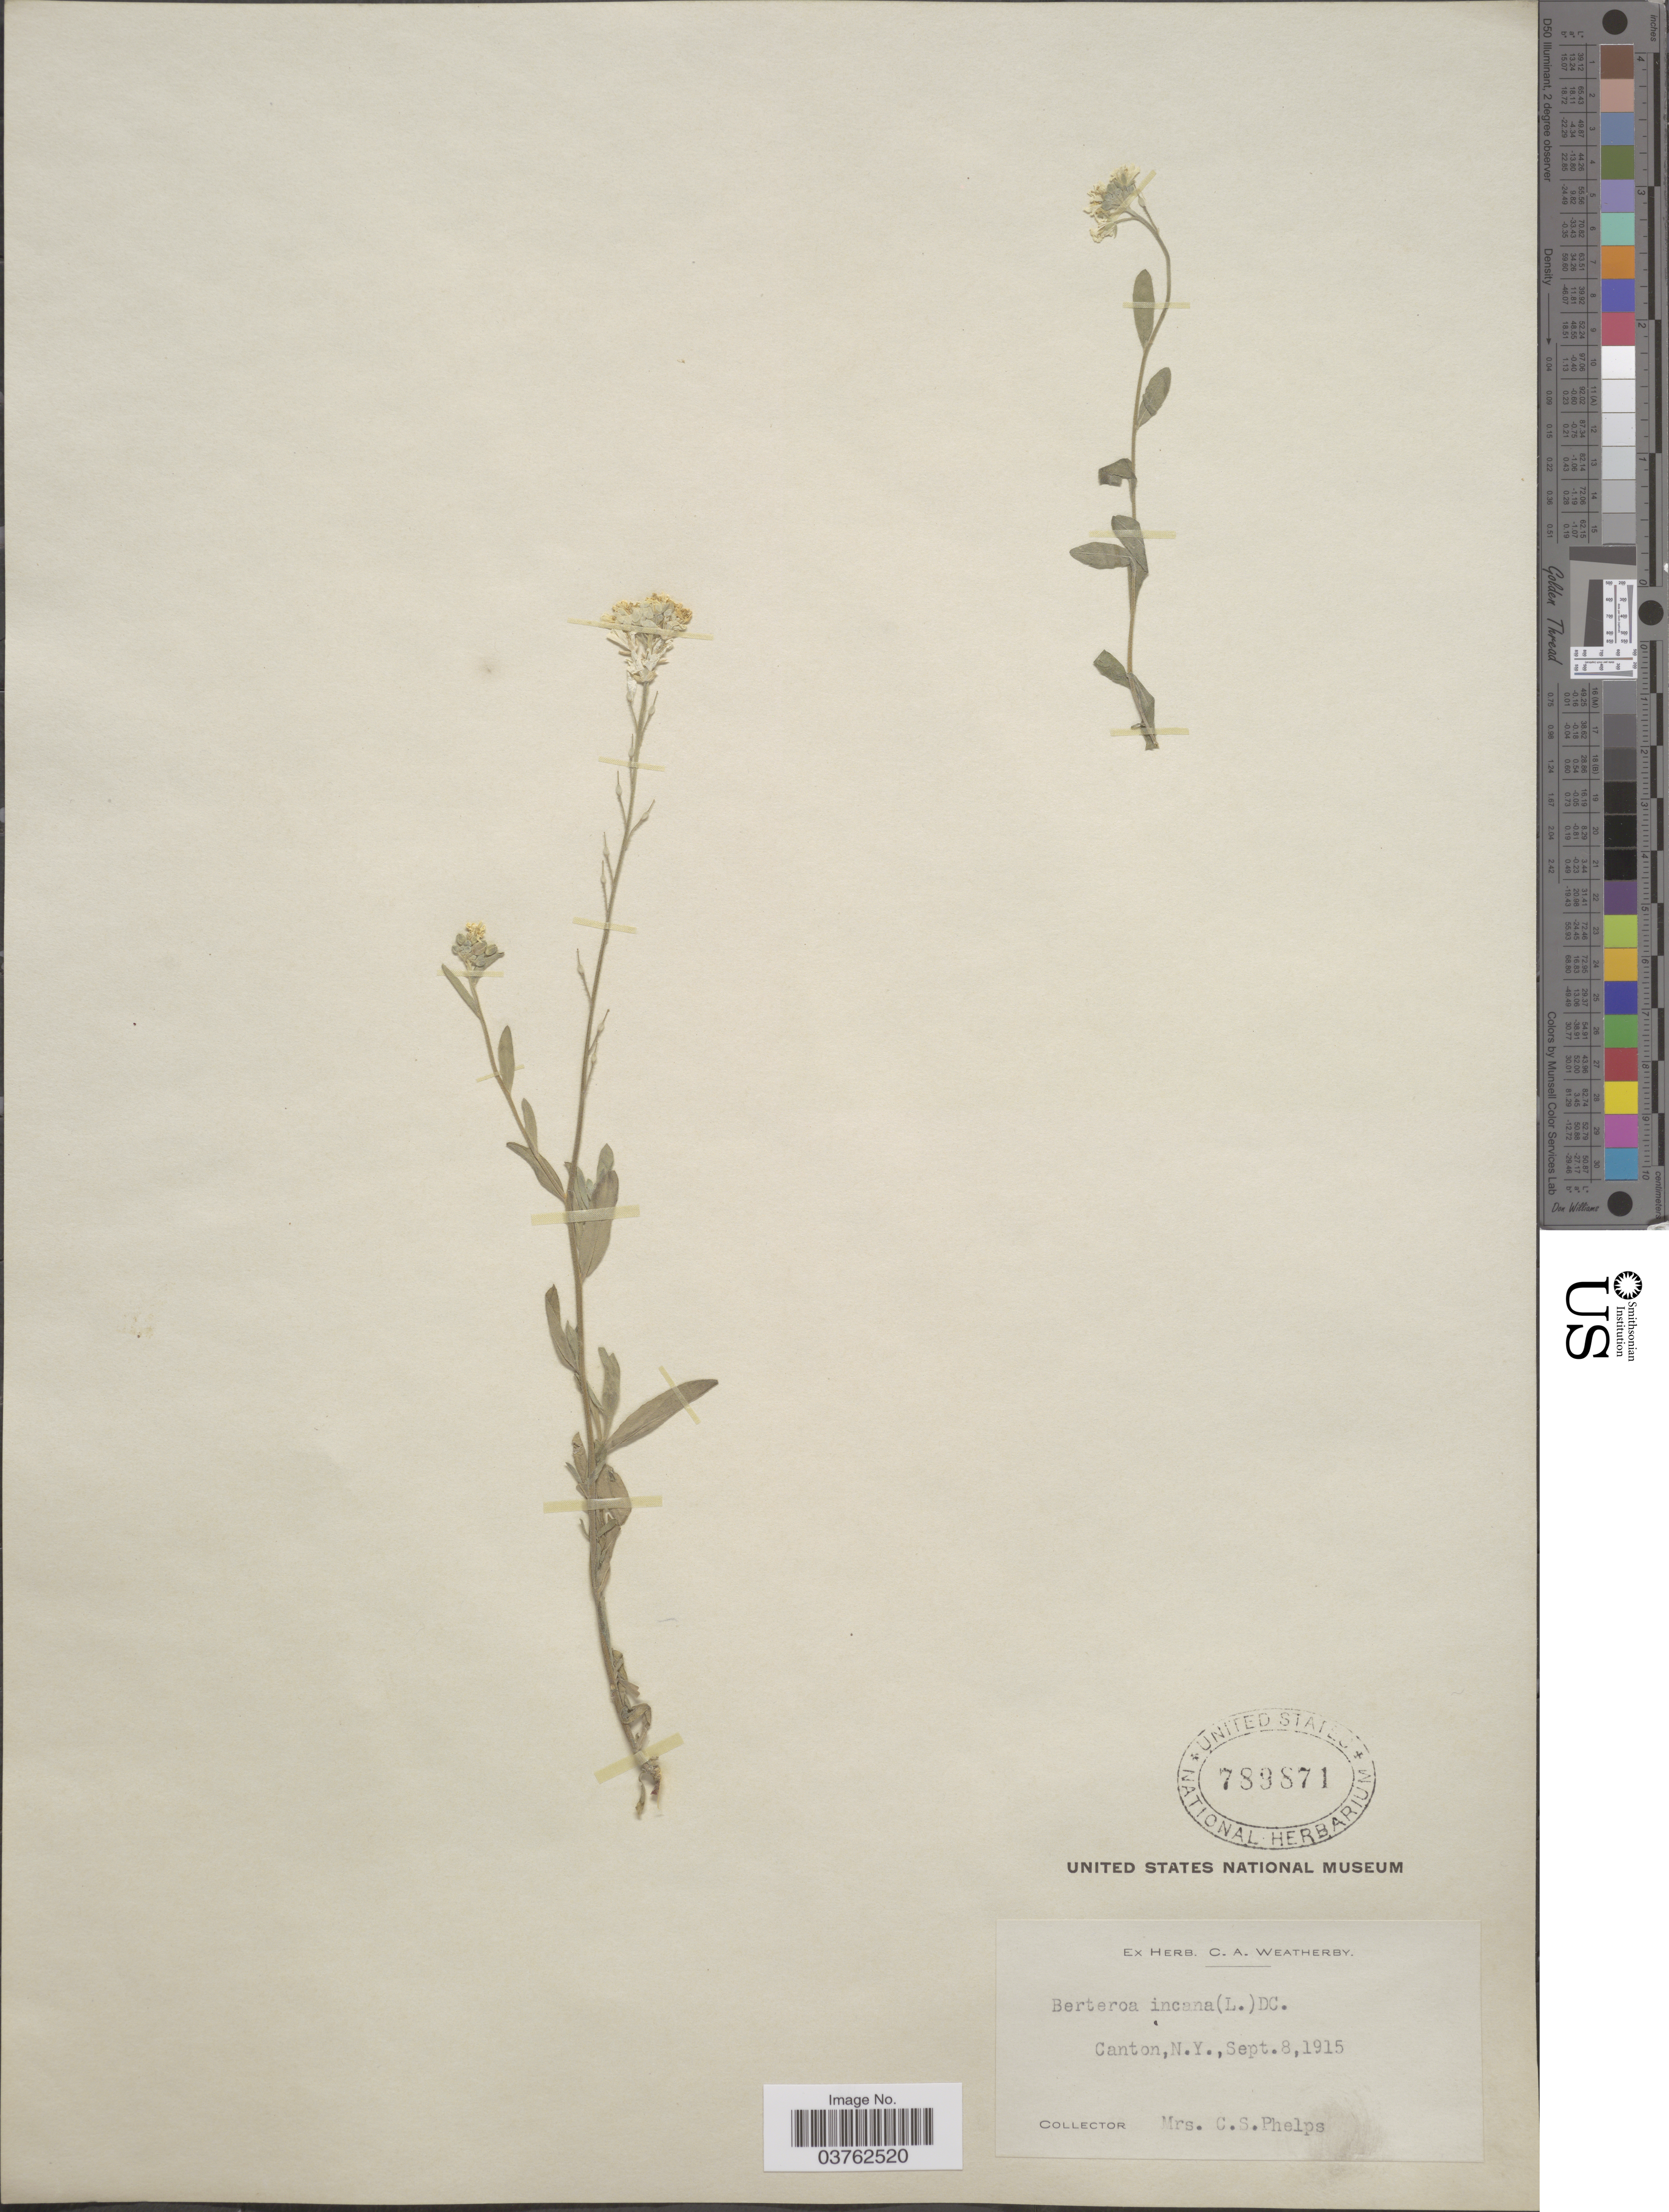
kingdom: Plantae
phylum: Tracheophyta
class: Magnoliopsida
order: Brassicales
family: Brassicaceae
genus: Berteroa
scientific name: Berteroa incana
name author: (L.) DC.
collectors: C. Phelps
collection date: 1915-09-08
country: United States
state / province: New York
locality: Canton.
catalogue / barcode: US 789871